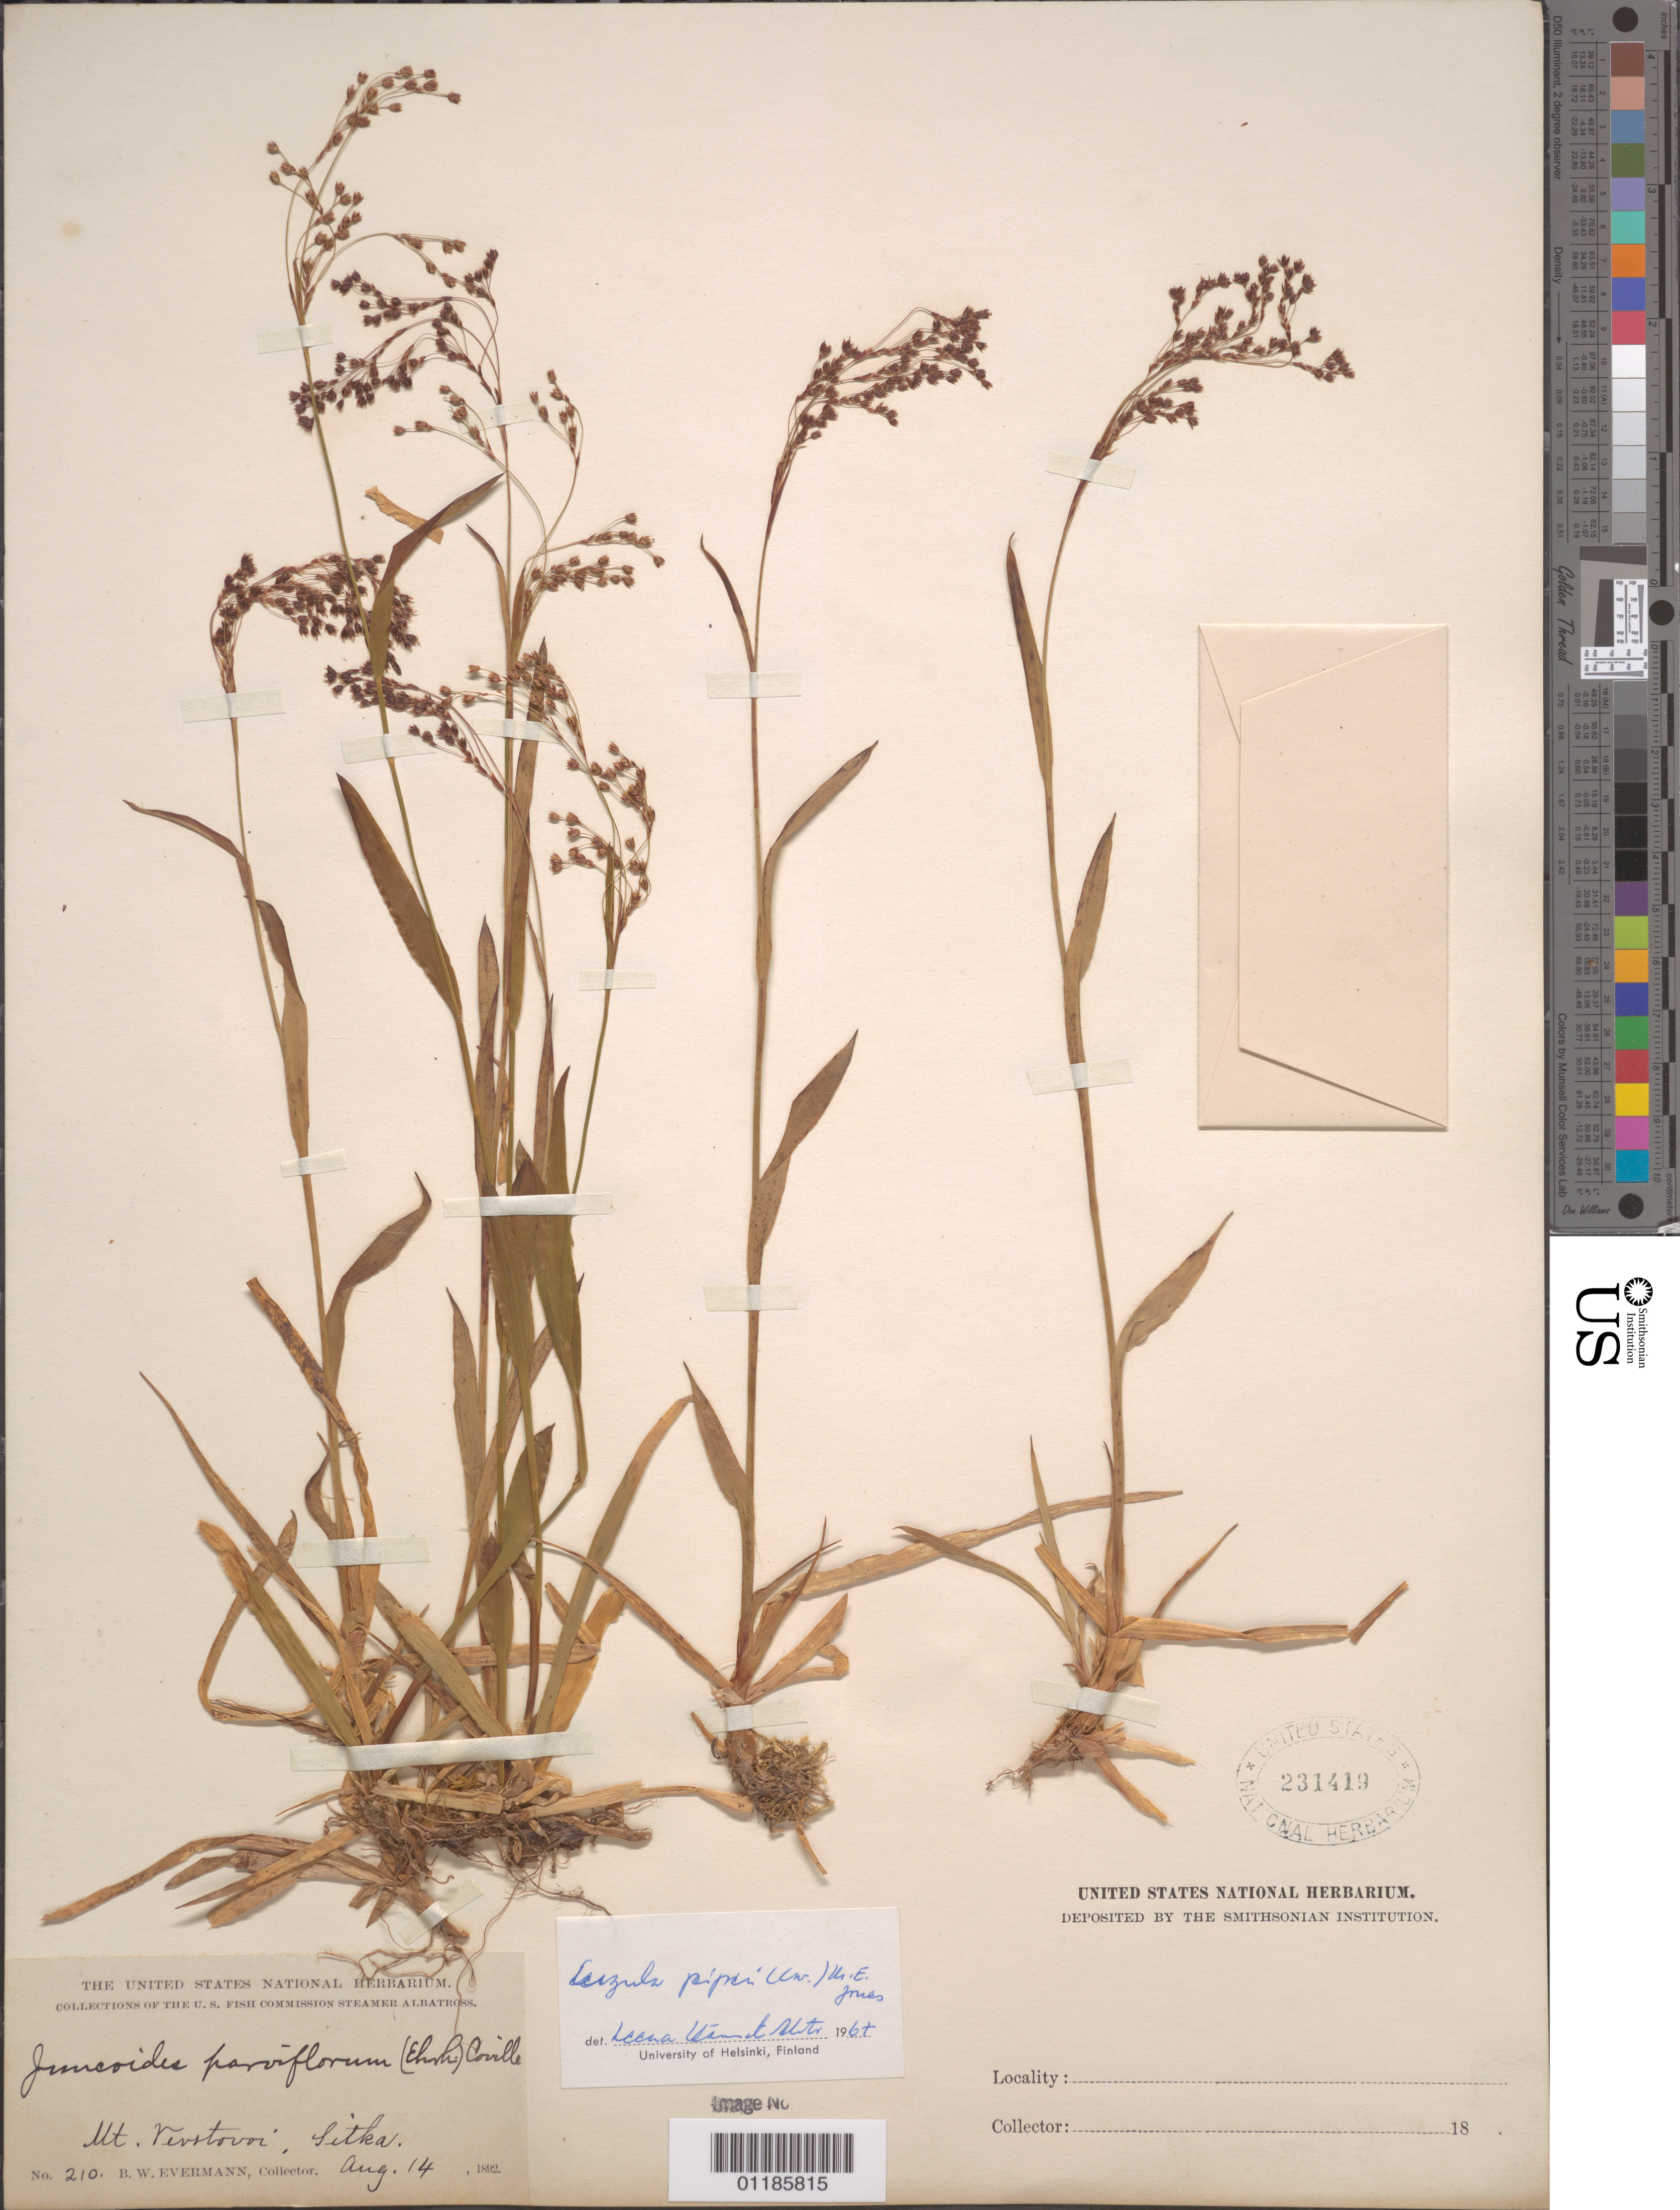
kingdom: Plantae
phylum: Tracheophyta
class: Liliopsida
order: Poales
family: Juncaceae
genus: Luzula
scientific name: Luzula piperi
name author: (Coville) M.E. Jones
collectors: B. W. Evermann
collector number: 210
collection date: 1892-08-14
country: United States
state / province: Alaska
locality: Sitka, Mt. Verstovoi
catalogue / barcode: US 231419